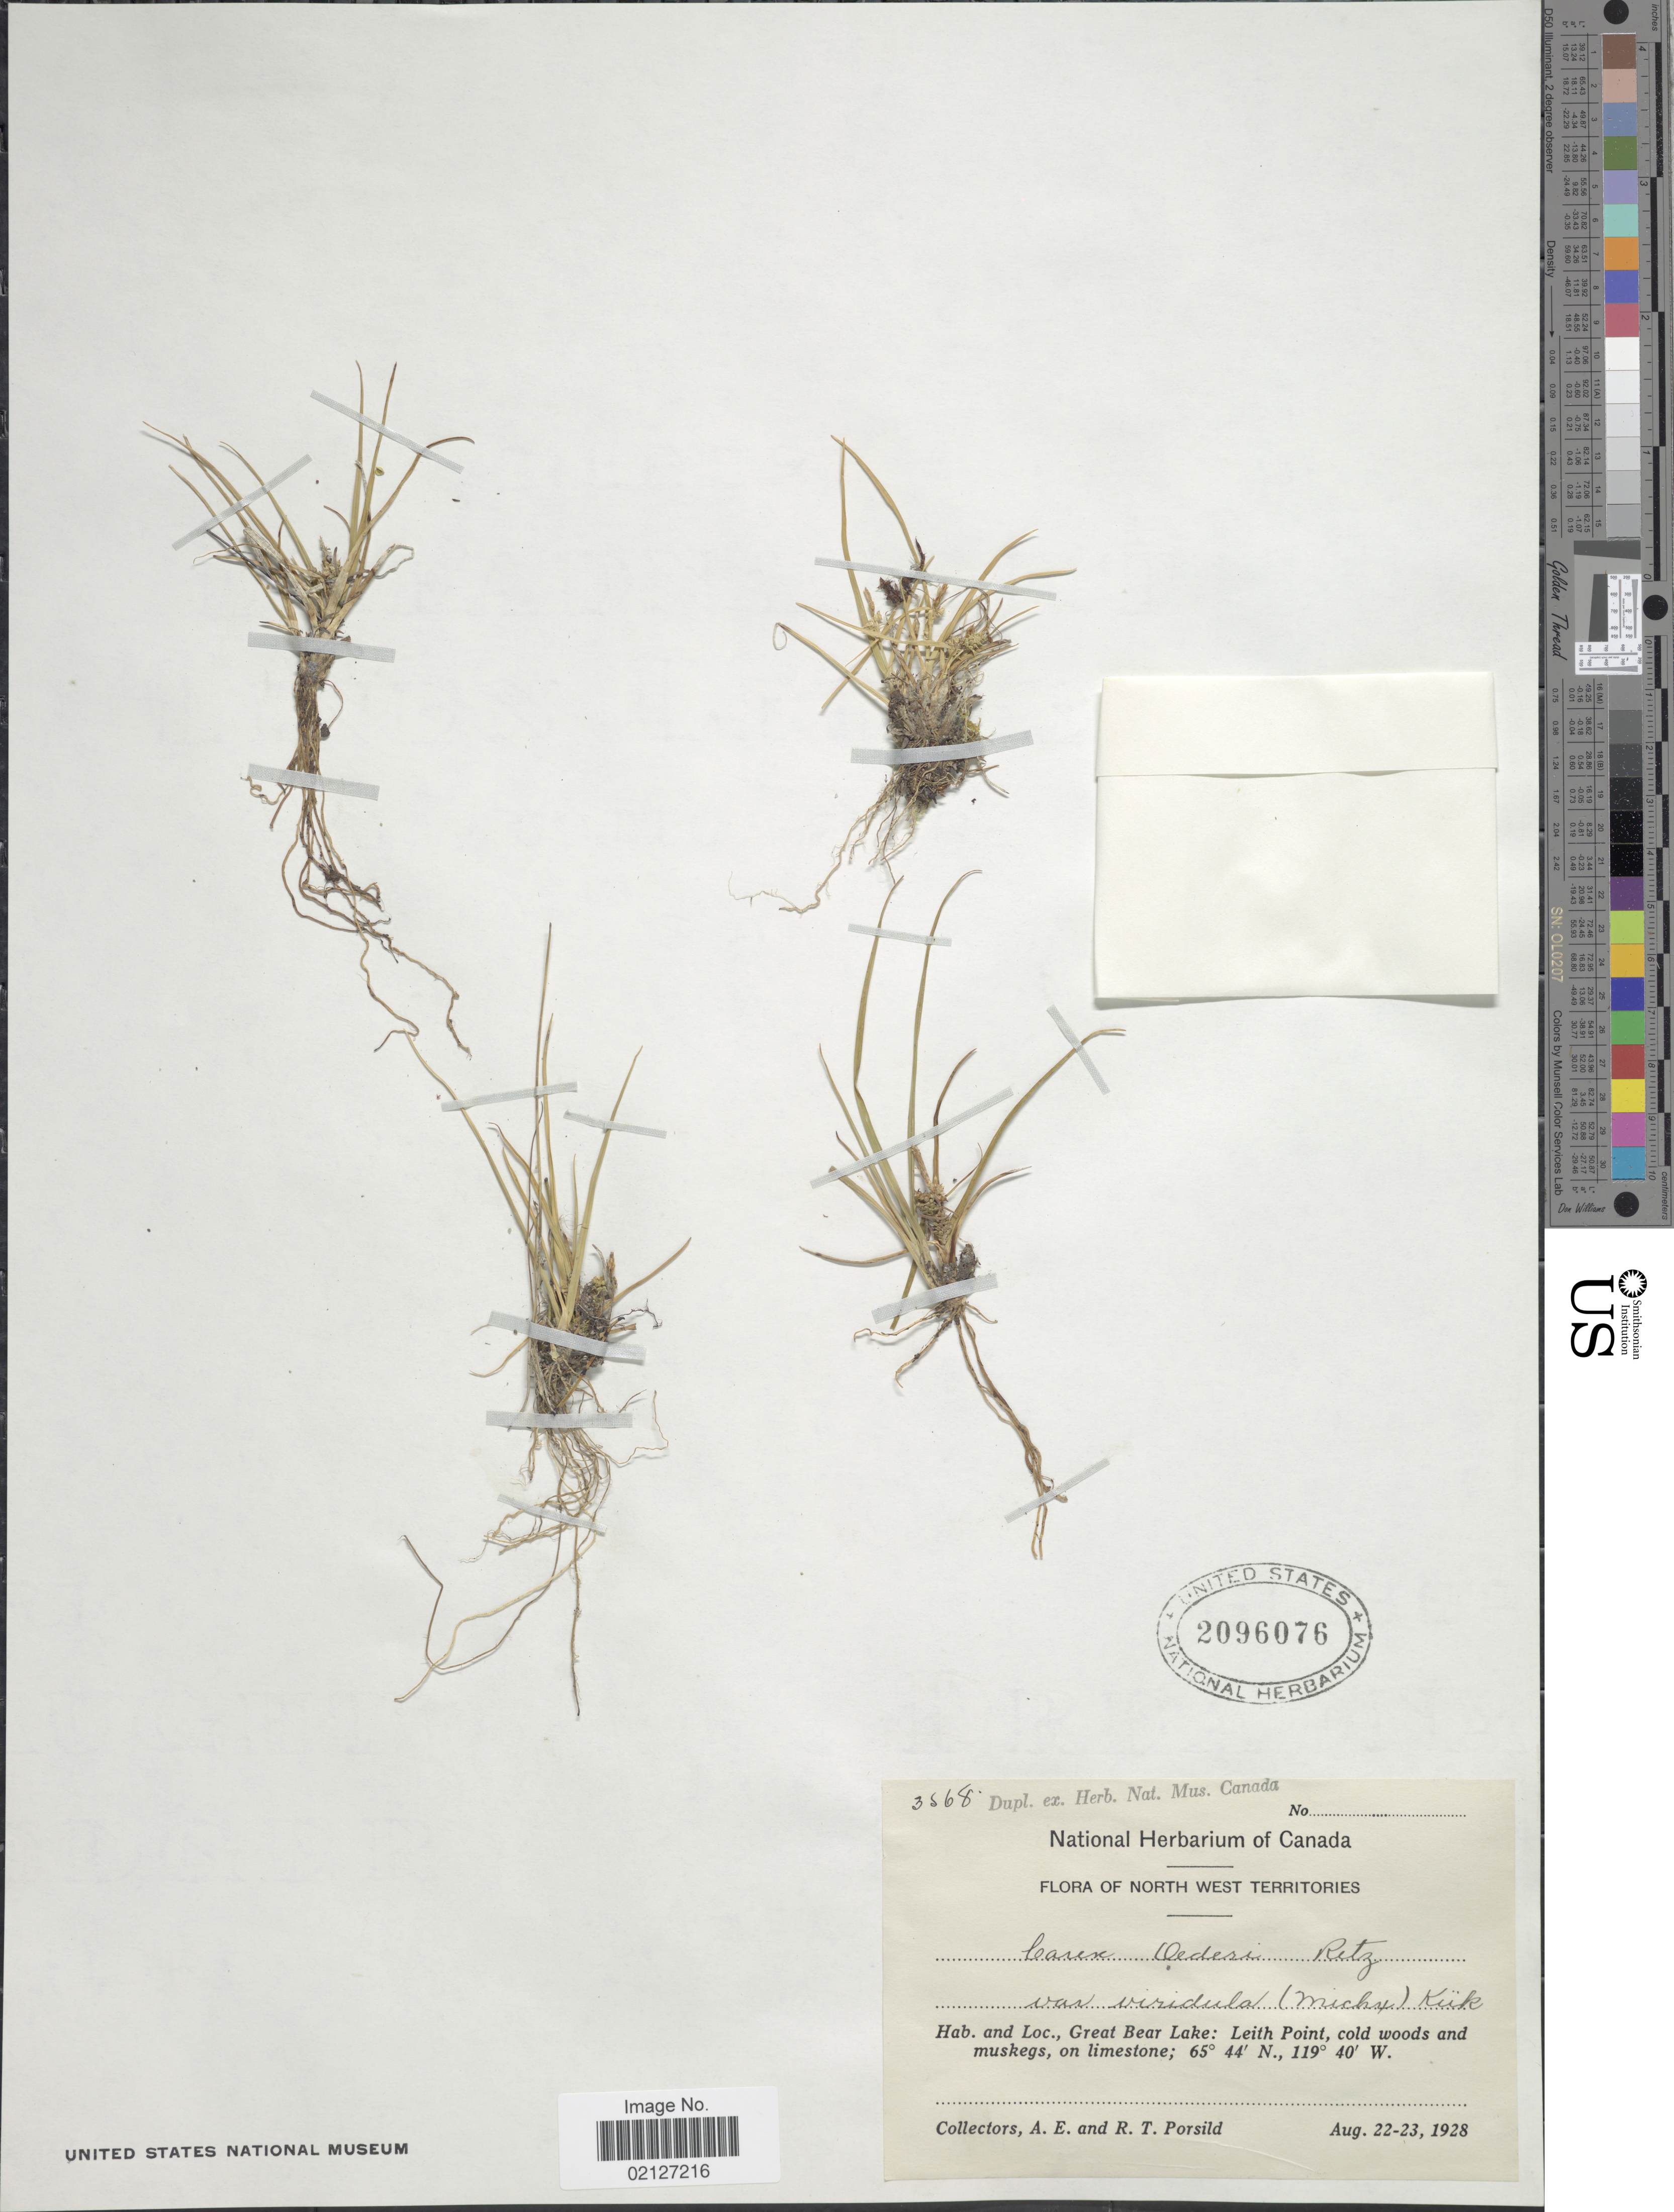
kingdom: Plantae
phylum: Tracheophyta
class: Liliopsida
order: Poales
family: Cyperaceae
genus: Carex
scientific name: Carex oederi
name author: Retz.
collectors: A. E. Porsild & R. T. Porsild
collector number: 3568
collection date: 1928-08-22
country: Canada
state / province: Northwest Territories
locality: Great Bear Lake: Leith Point, cold woods and muskegs, on limestone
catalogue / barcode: US 2096076